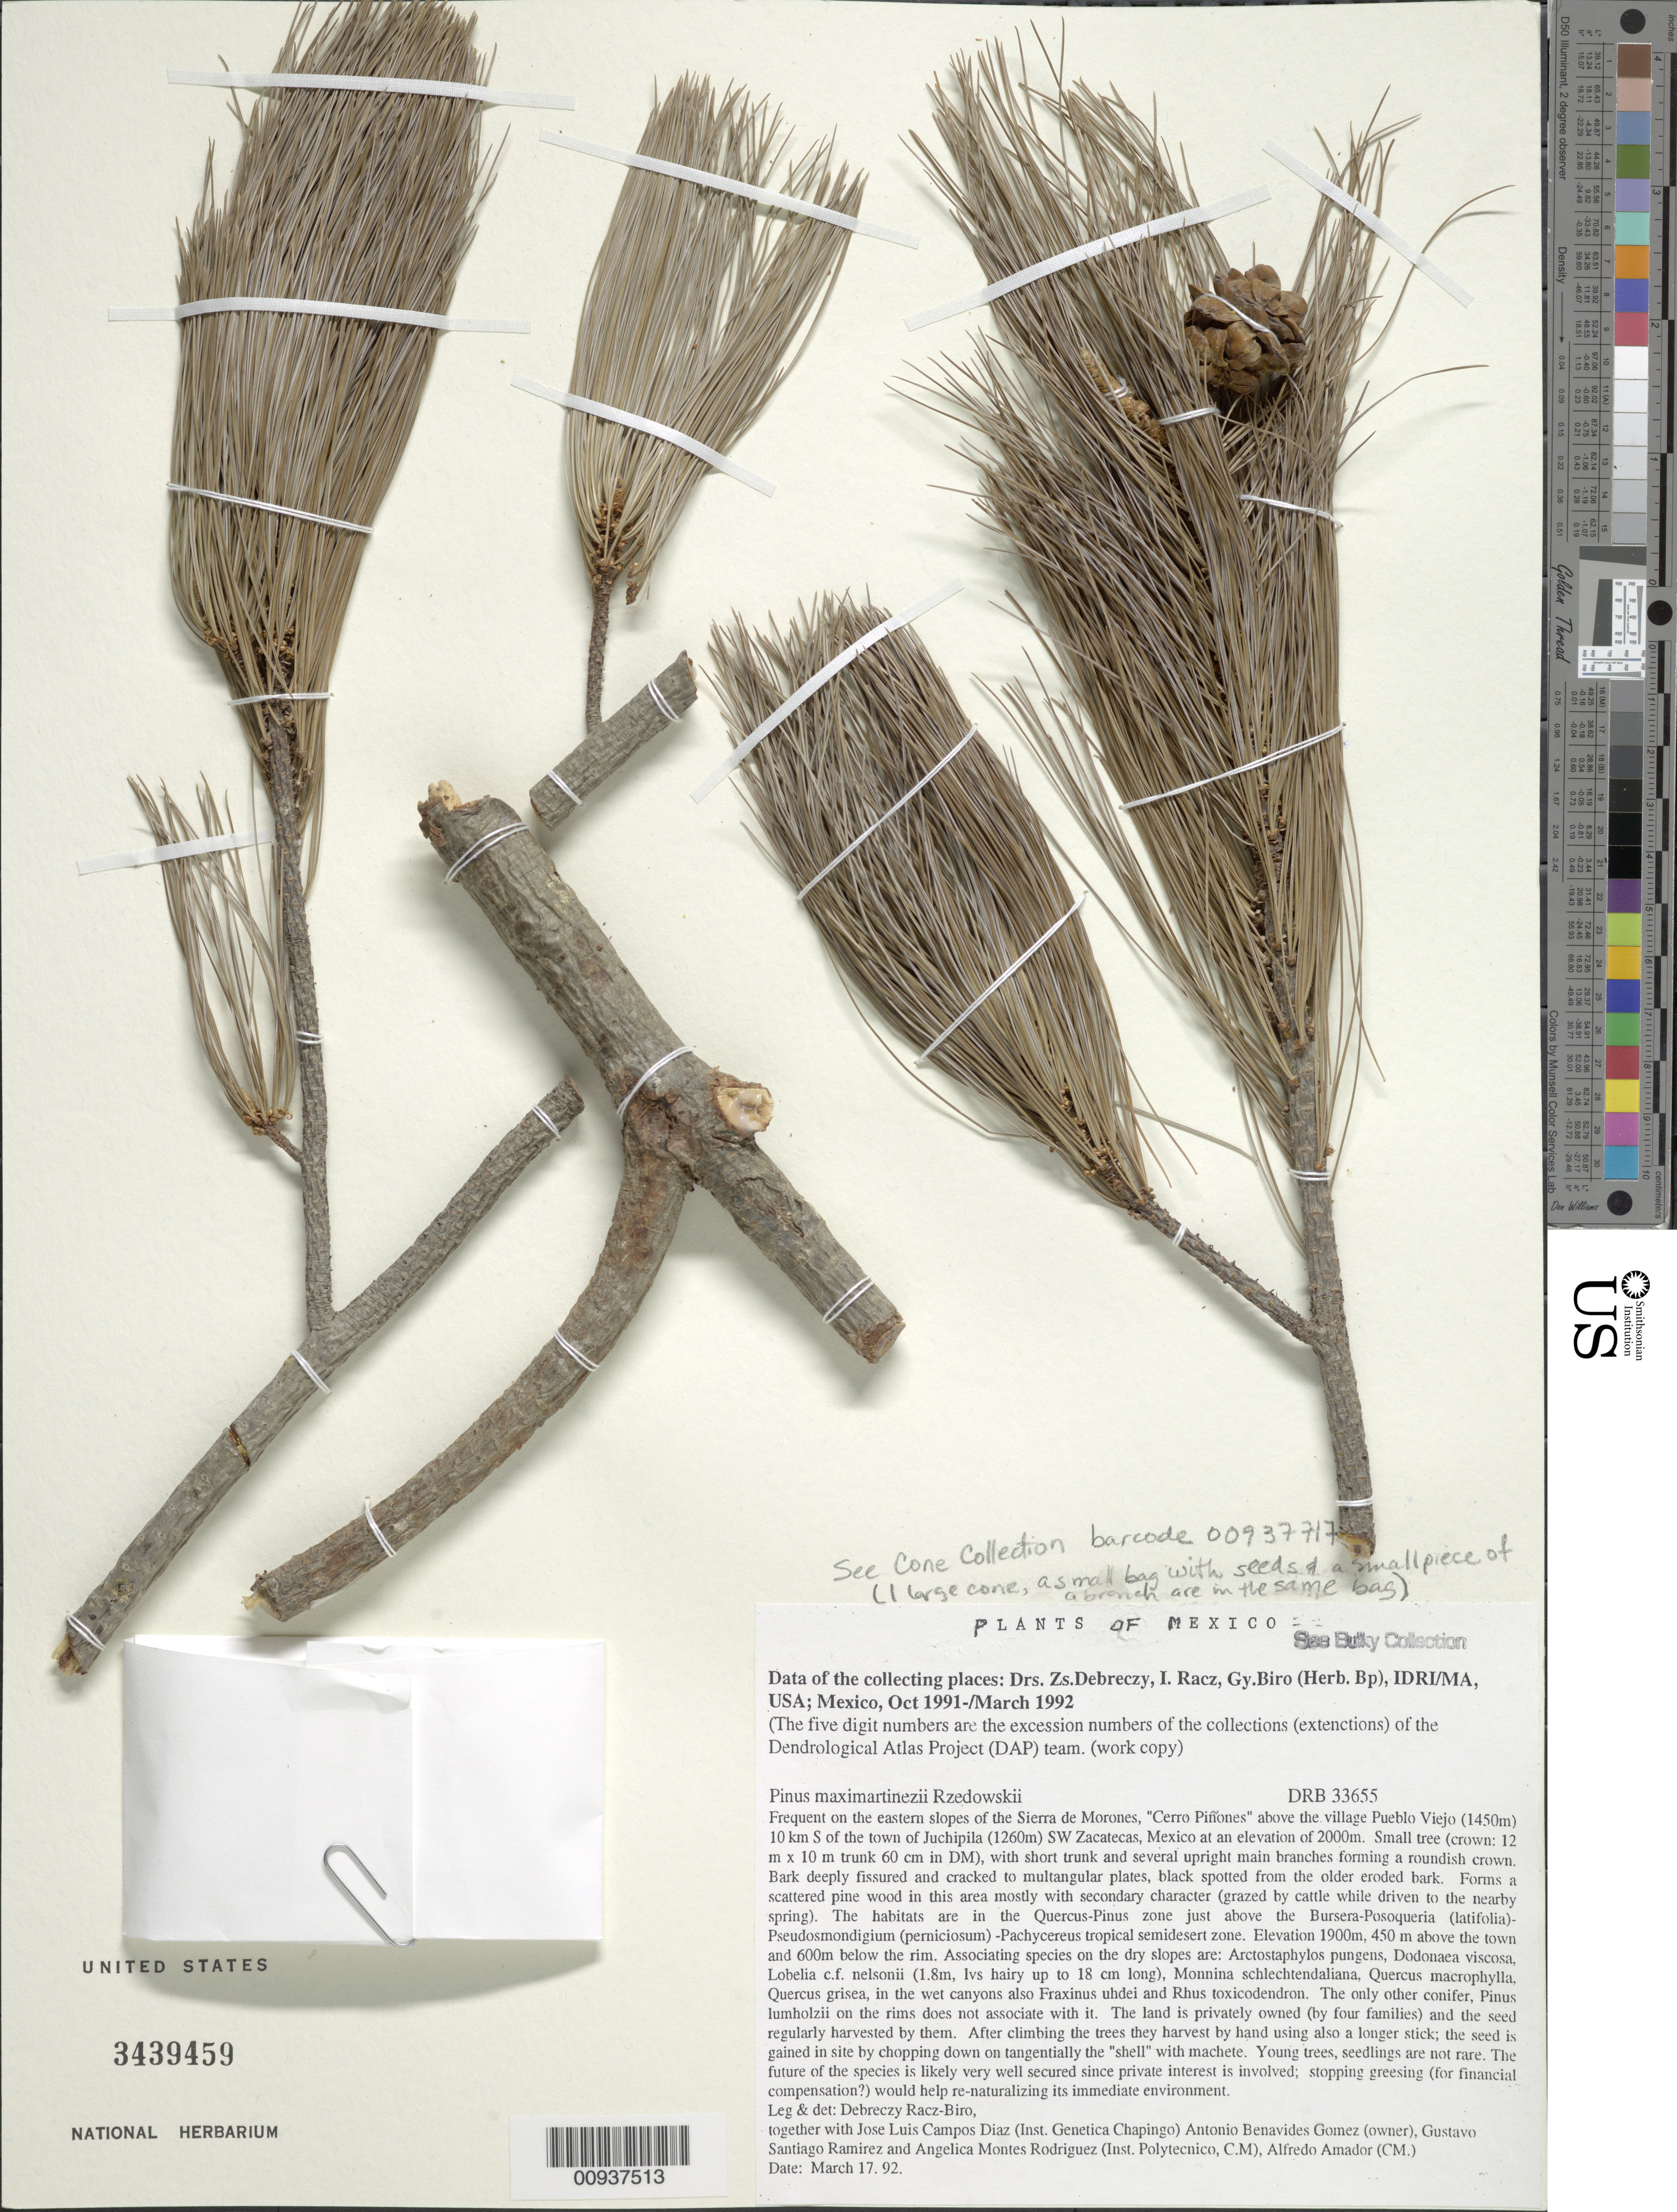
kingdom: Plantae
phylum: Tracheophyta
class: Pinopsida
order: Pinales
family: Pinaceae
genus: Pinus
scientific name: Pinus maximartinezii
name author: Rzed.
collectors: Z. Debreczy, I. Rácz, G. Biro, J. L. P. Campos Díaz, Benavides Gómez, A., Santiago Ramírez, G., R. Montes & A. Amador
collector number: DRB 33655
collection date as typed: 17 Mar 1992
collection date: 1992-03-17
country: Mexico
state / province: Zacatecas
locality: Sierra de Morones. "Cerro Piñones" above the village Pueblo Viejo (1450 m) 10 km S of the town of Juchipila (1260 m) SW of Zacatecas.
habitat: Quercus -Pinus zone just above the Bursera-Posoqueria (latifolia)- Pseudosmondigium (perniciosum)-Pachycereus tropical semidesert zone. Forms a scattered pine wood in this area mostly with secondary character (grazed by cattle nearby spring) &c.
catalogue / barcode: US 3439459